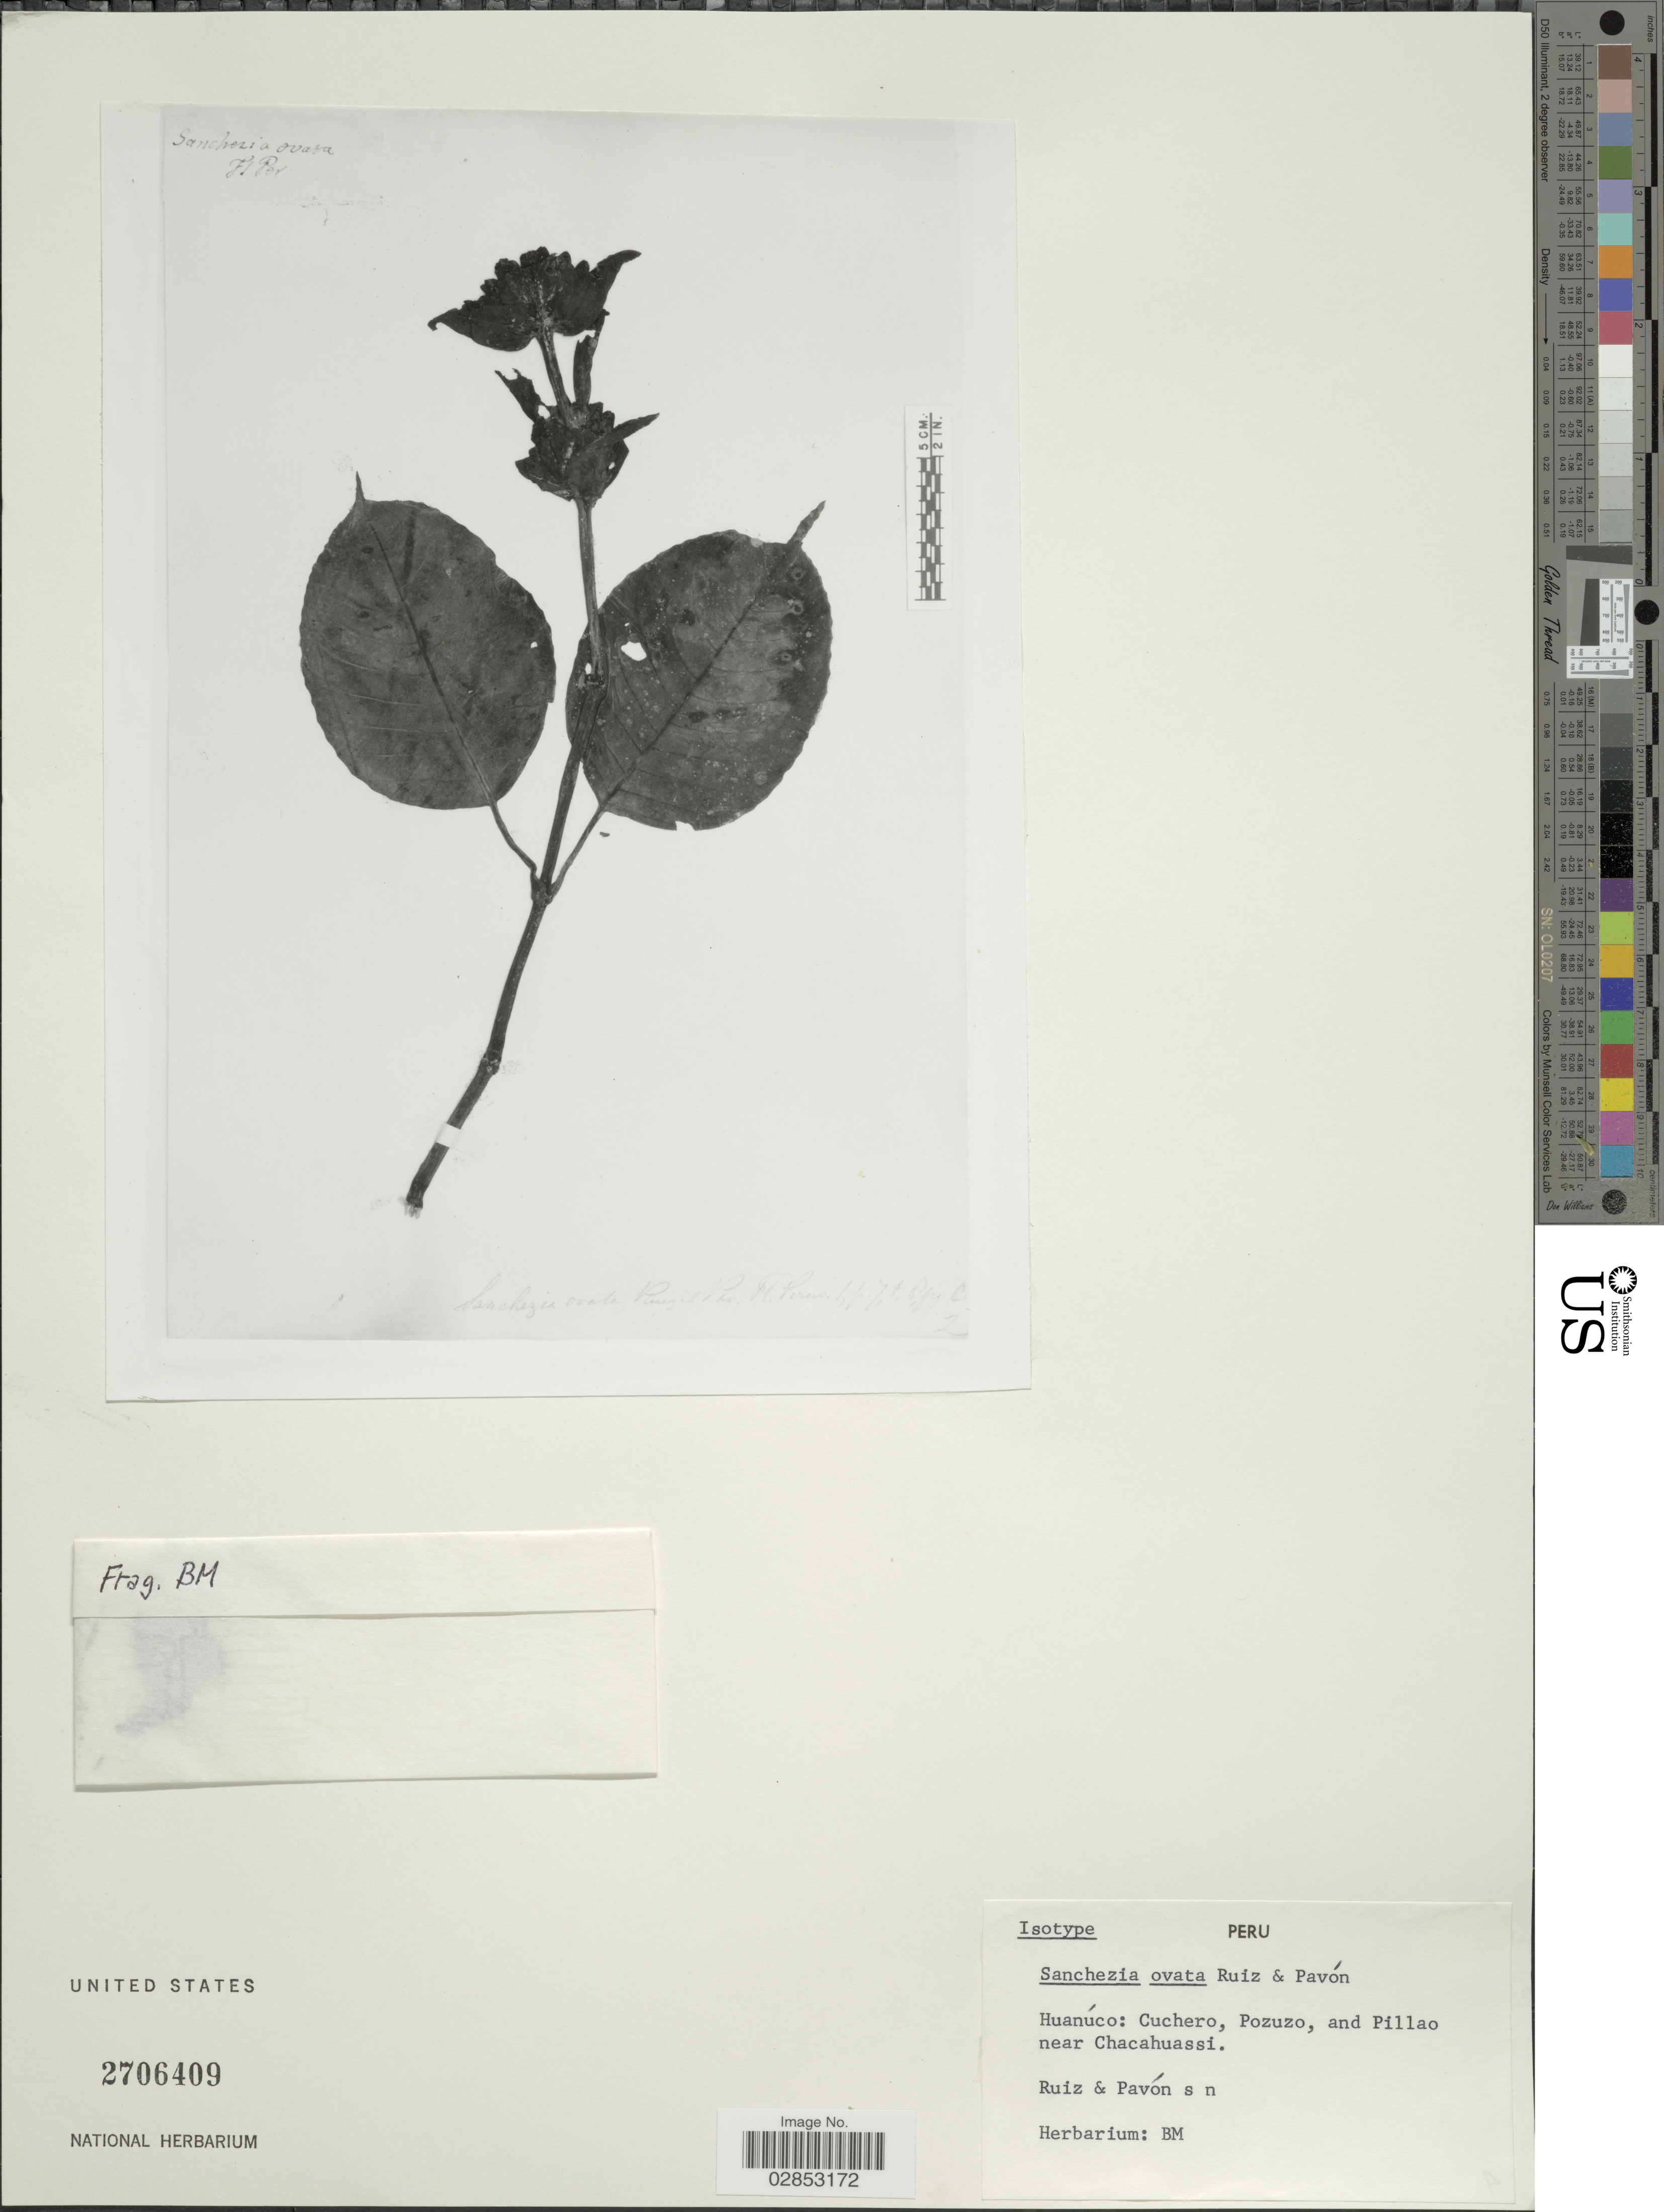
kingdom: Plantae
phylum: Tracheophyta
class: Magnoliopsida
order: Lamiales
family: Acanthaceae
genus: Sanchezia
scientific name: Sanchezia ovata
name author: Ruiz & Pav.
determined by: Azevedo, Igor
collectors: Ruiz, -- & -. Pavon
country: Peru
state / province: Huánuco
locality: Cuchero, Pozuzo, and Pillao near Chacahuassi.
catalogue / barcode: US 2706409